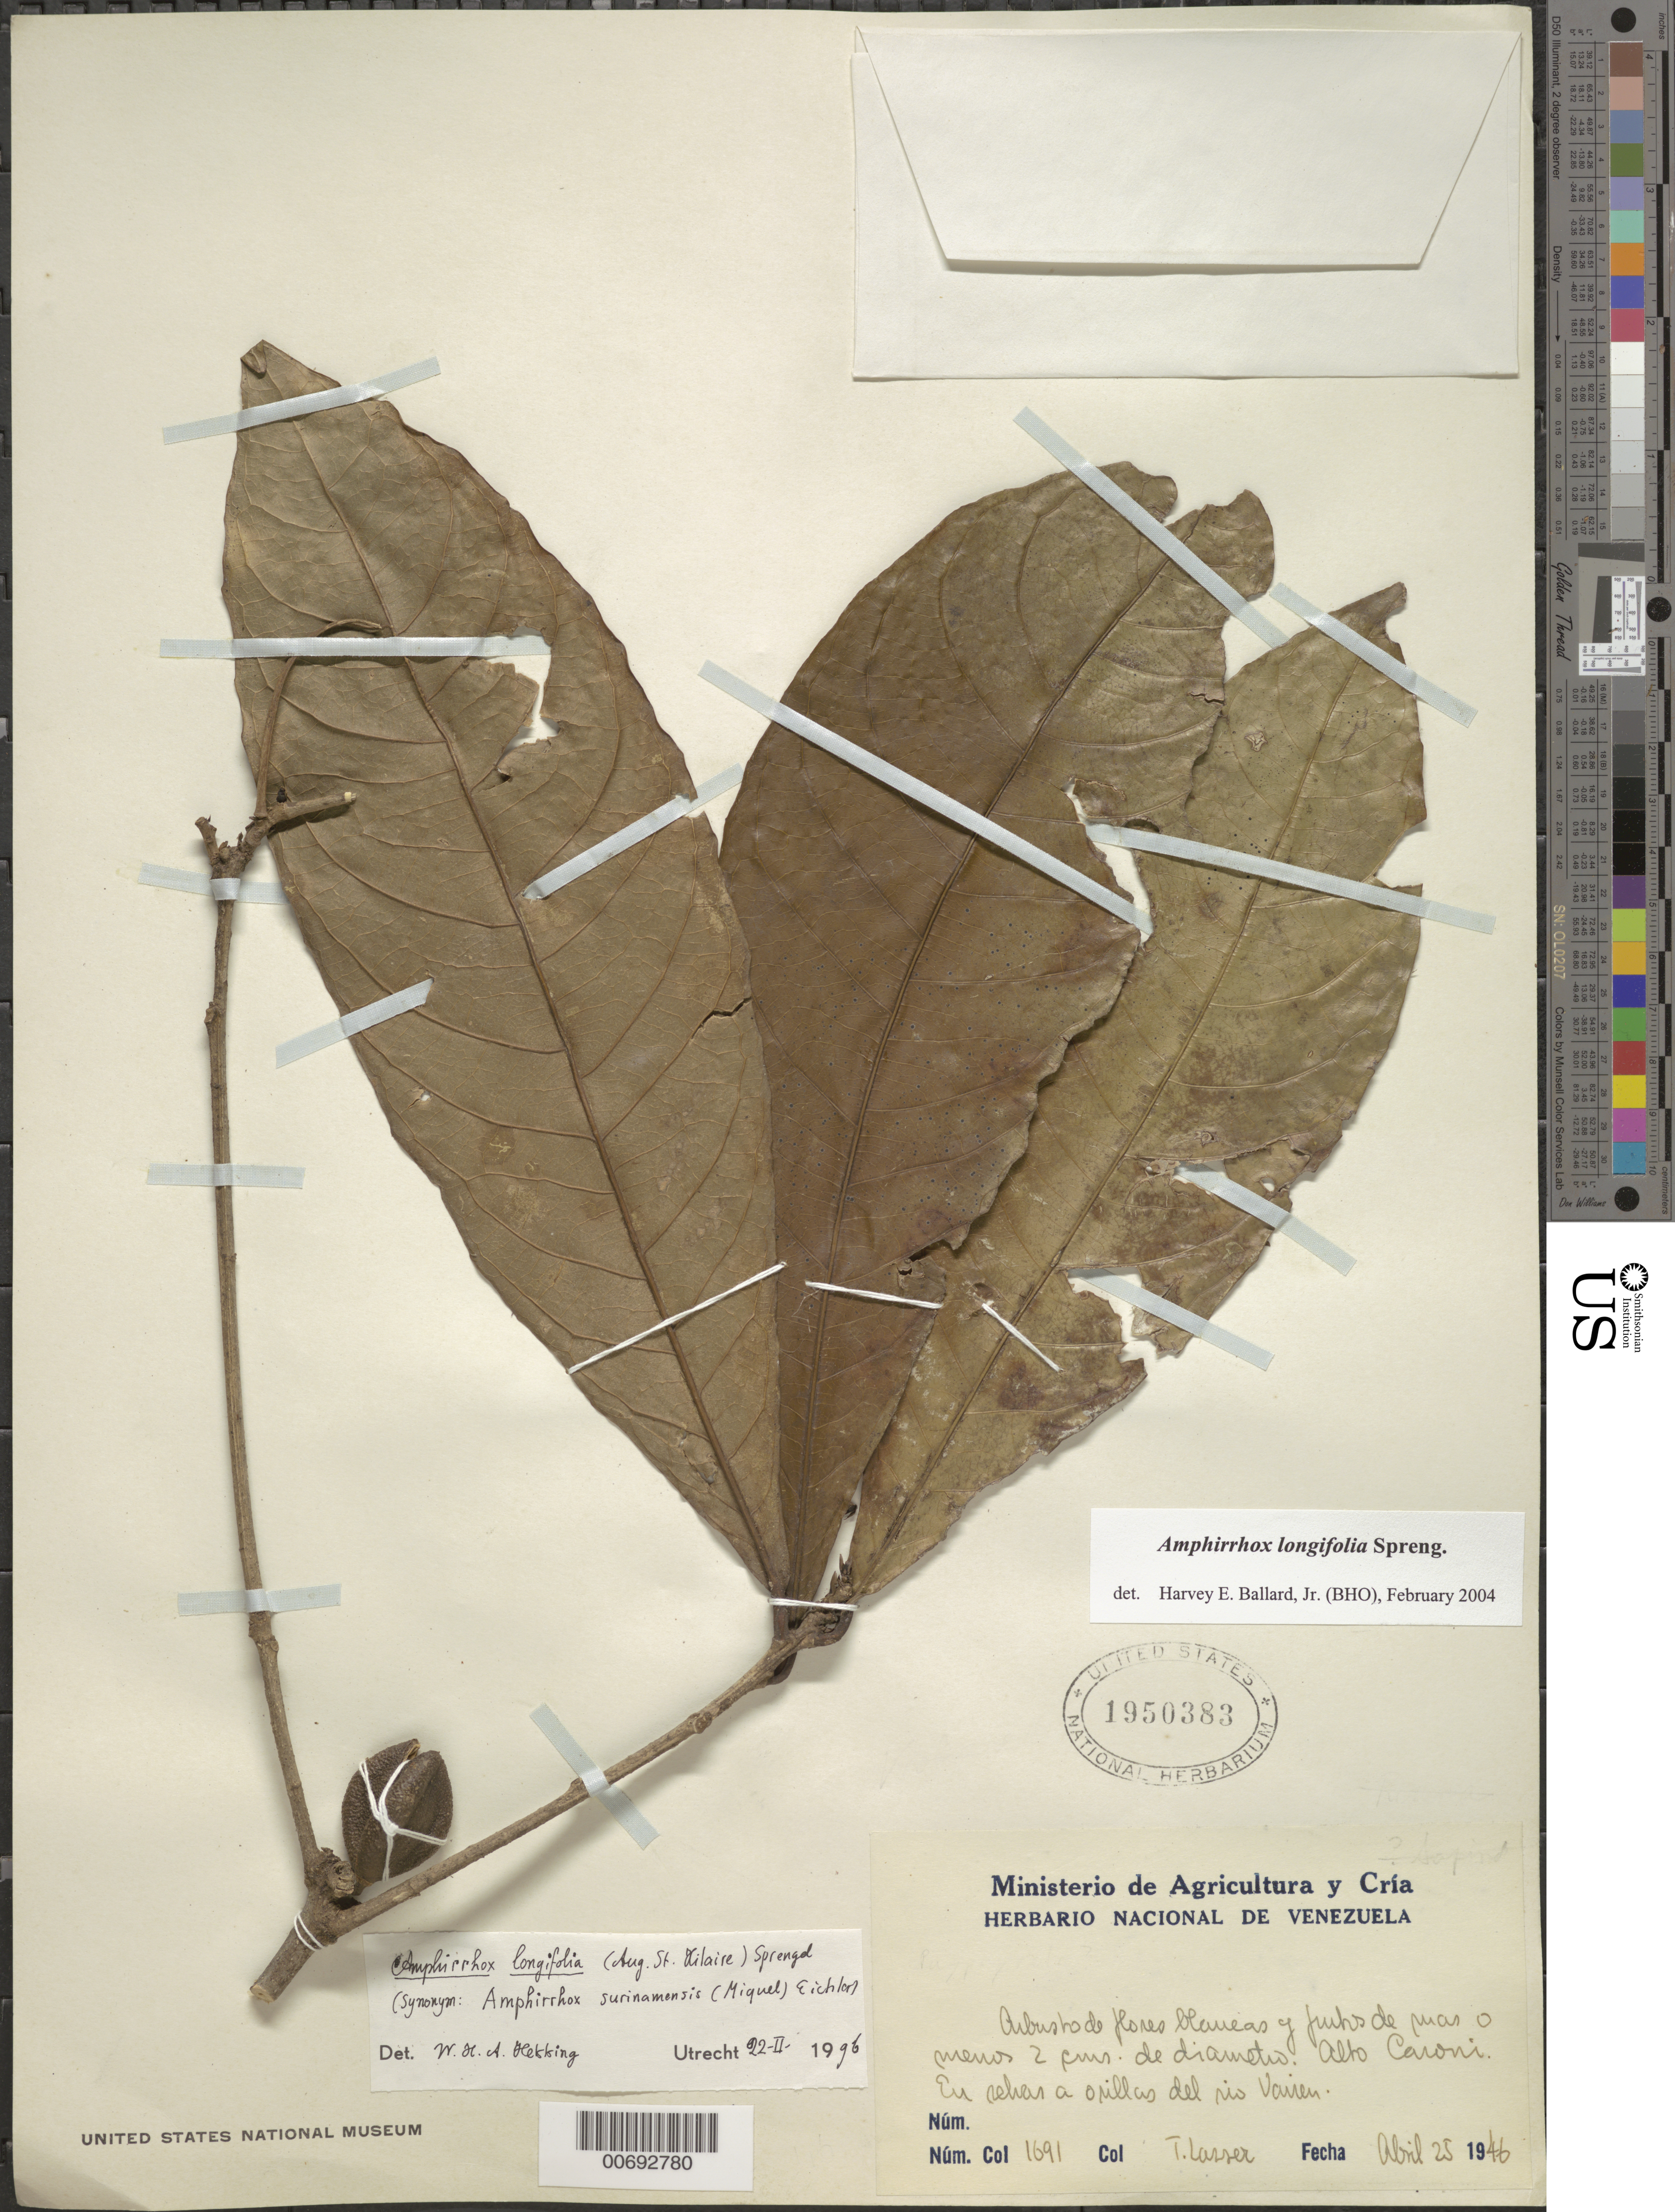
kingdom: Plantae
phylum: Tracheophyta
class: Magnoliopsida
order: Malpighiales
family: Violaceae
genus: Amphirrhox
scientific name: Amphirrhox longifolia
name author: (A. St.-Hil.) Spreng.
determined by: Ballard, Harvey E.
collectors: T. Lasser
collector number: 1691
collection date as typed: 25-Apr-46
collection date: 1946-04-25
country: Venezuela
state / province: Bolívar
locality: Alto Caroní, Río Uairén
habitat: Riverside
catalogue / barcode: US 1950383